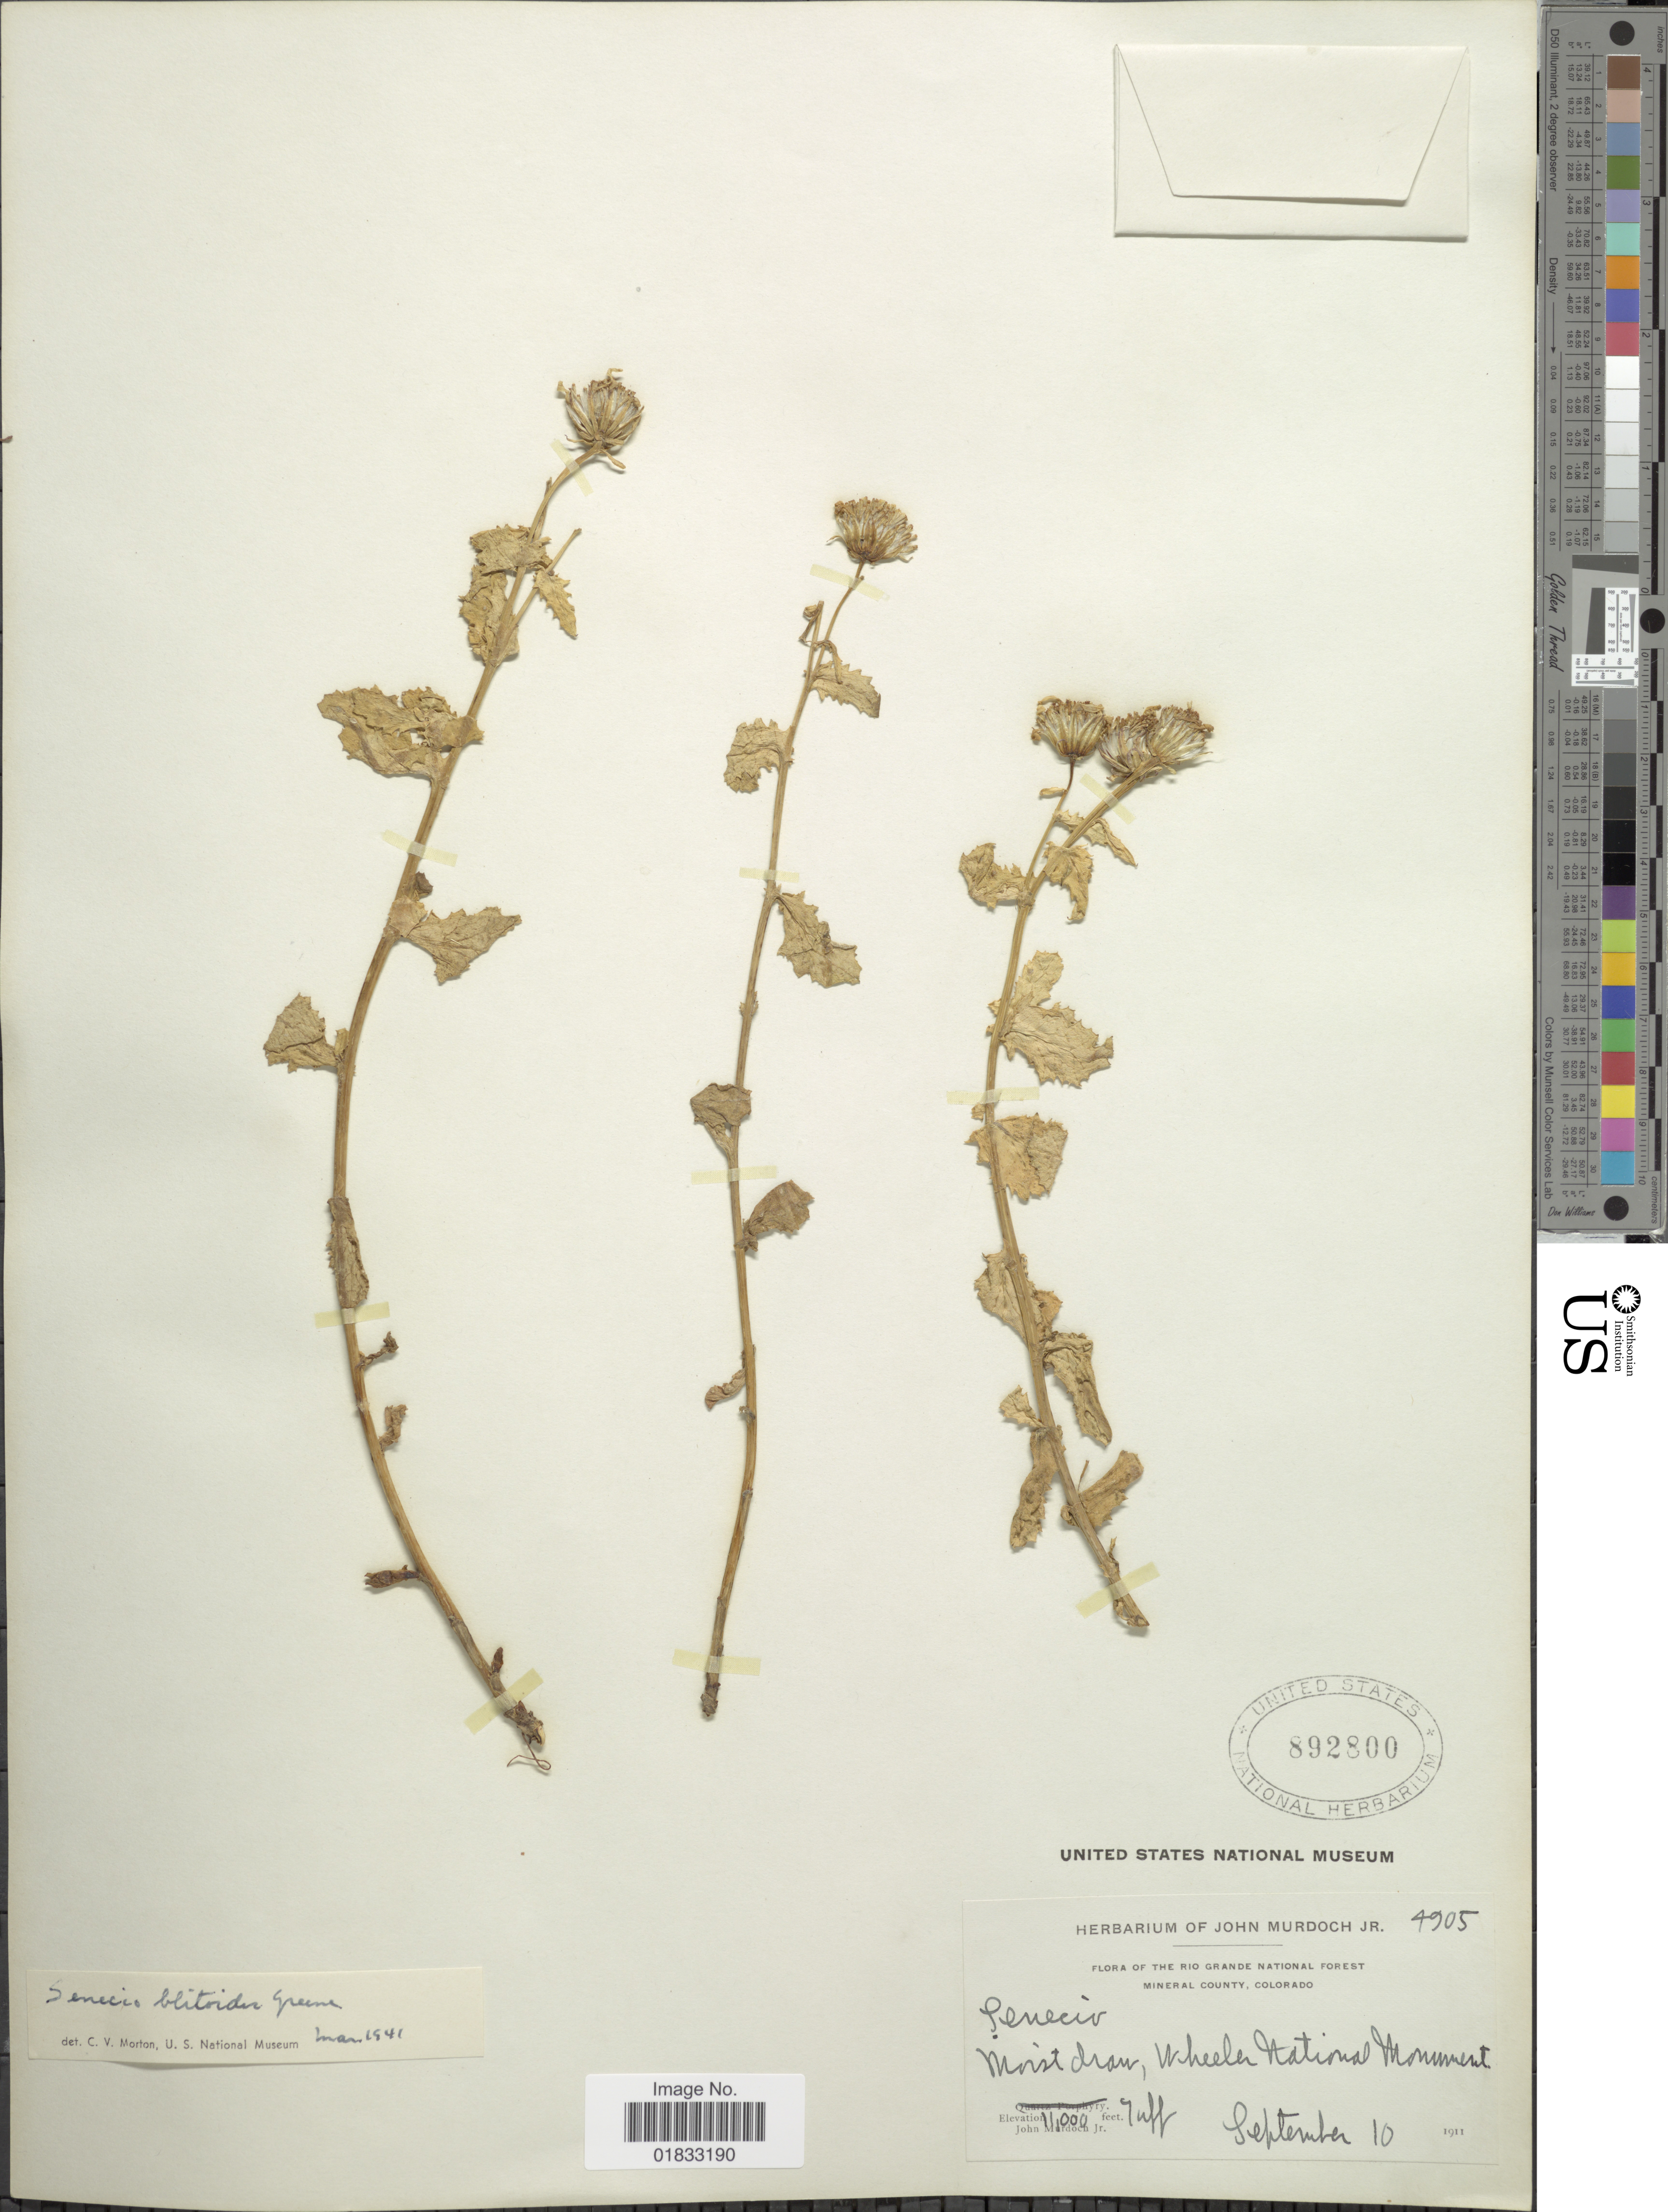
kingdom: Plantae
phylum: Tracheophyta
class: Magnoliopsida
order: Asterales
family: Asteraceae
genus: Senecio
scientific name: Senecio fremontii var. blitoides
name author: (Greene) Cronq.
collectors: J. Murdoch Jr.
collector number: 4905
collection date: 1911-09-10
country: United States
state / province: Colorado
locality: Rio Grande National Forest, Mineral County, Wheeler National Monument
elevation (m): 3353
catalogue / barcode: US 892800